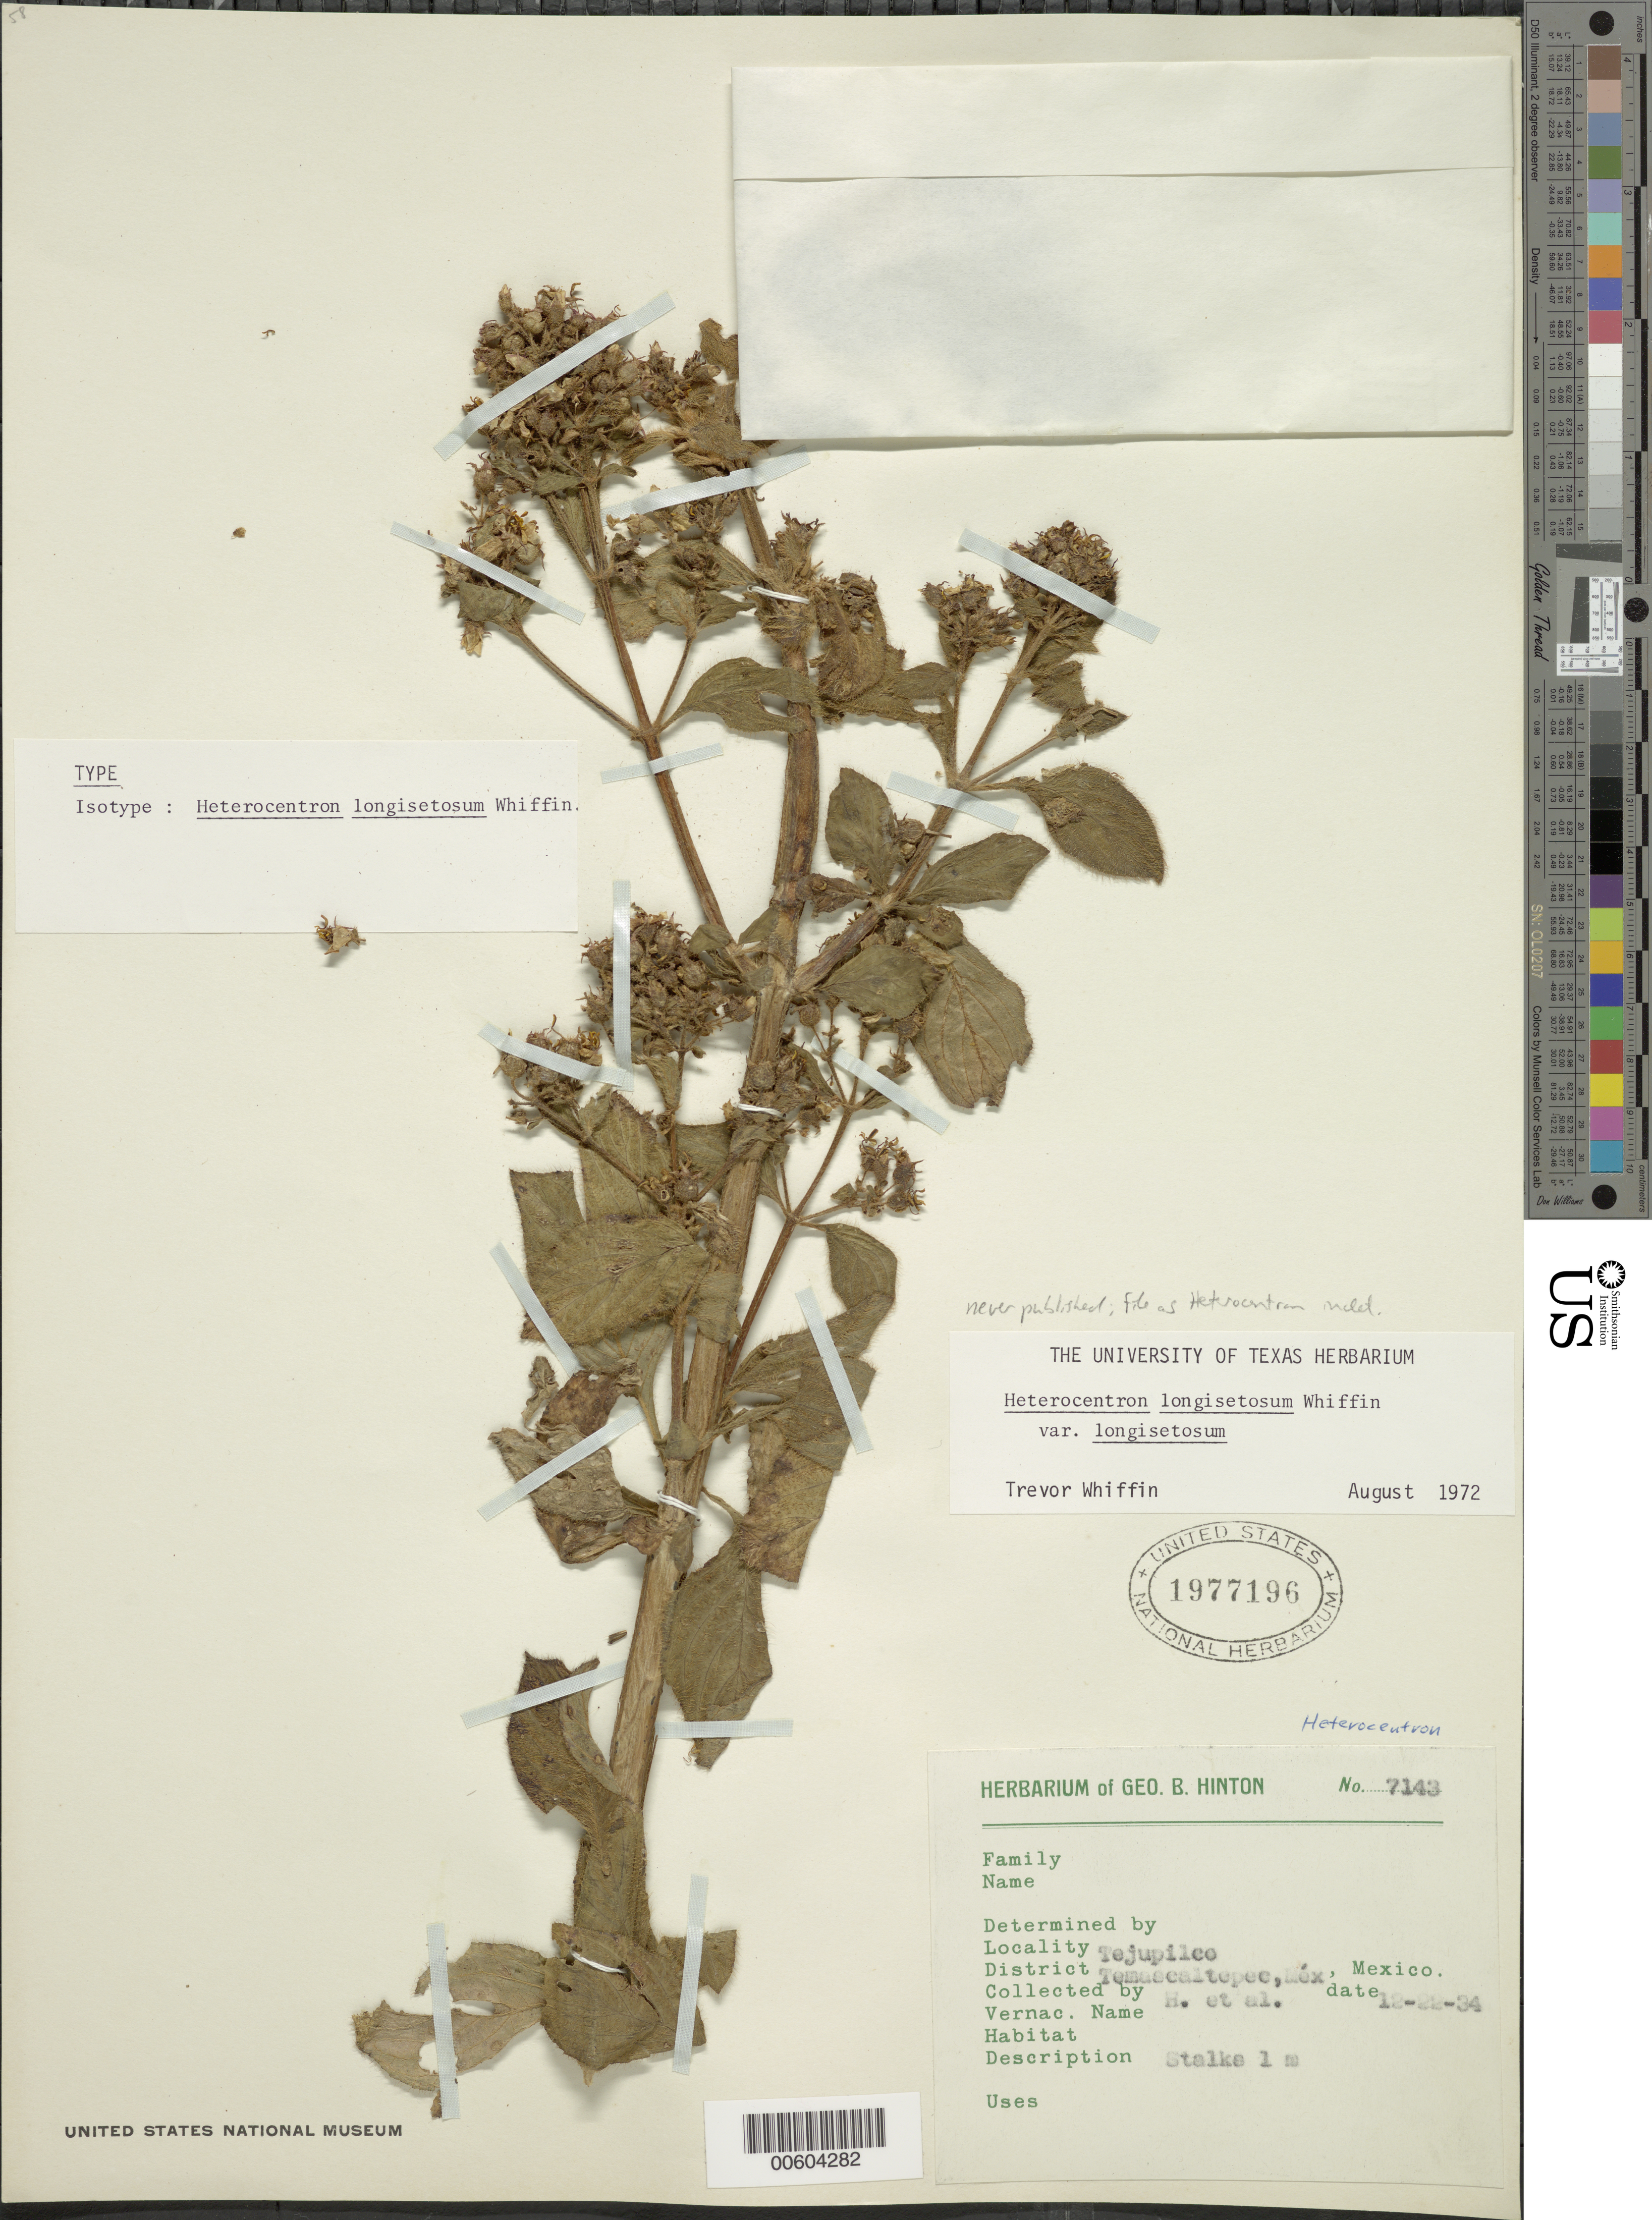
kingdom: Plantae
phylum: Tracheophyta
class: Magnoliopsida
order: Myrtales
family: Melastomataceae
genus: Heterocentron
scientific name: Heterocentron sp.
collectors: G. B. Hinton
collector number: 7143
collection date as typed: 22 Dec 1934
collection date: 1934-12-22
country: Mexico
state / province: México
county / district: Temascaltepec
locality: Tejupilco.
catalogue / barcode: US 1977196